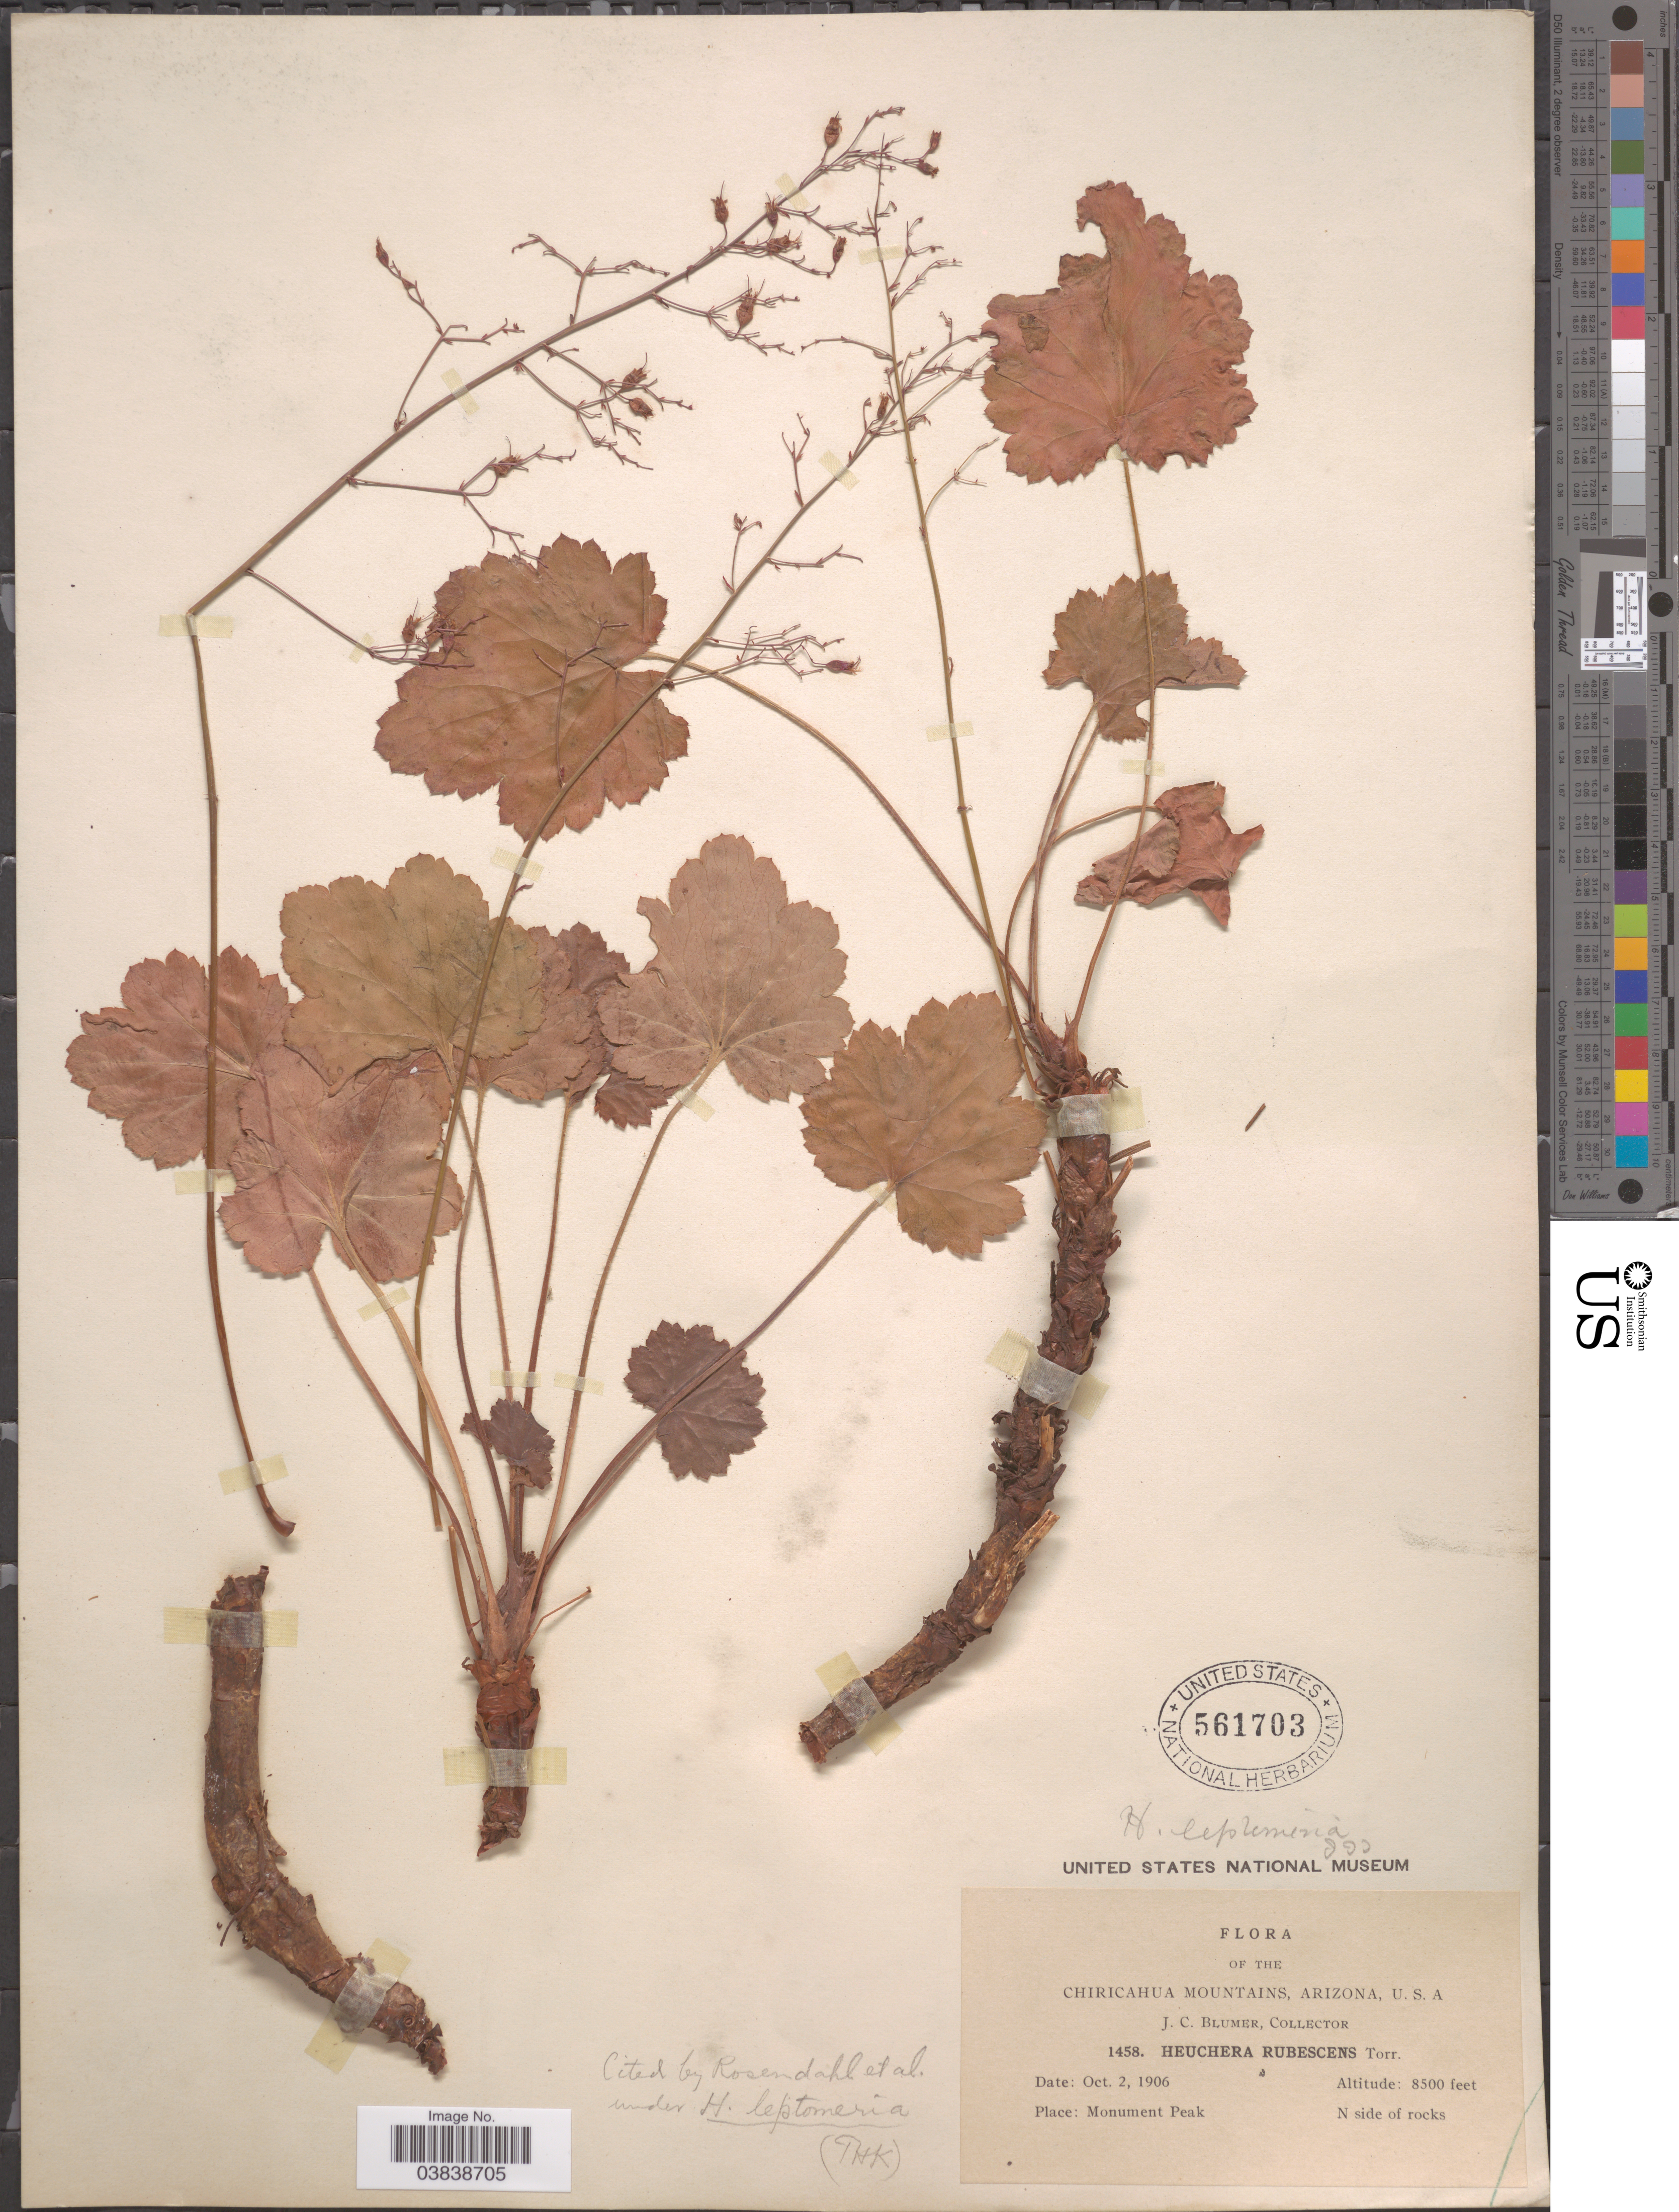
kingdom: Plantae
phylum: Tracheophyta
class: Magnoliopsida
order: Saxifragales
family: Saxifragaceae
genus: Heuchera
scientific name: Heuchera leptomeria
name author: Greene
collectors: J. C. Blumer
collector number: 1458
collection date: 1906-10-02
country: United States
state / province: Arizona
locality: Chiricahua Mountains. Monument Peak. N side of rocks.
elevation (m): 2591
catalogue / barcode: US 561703